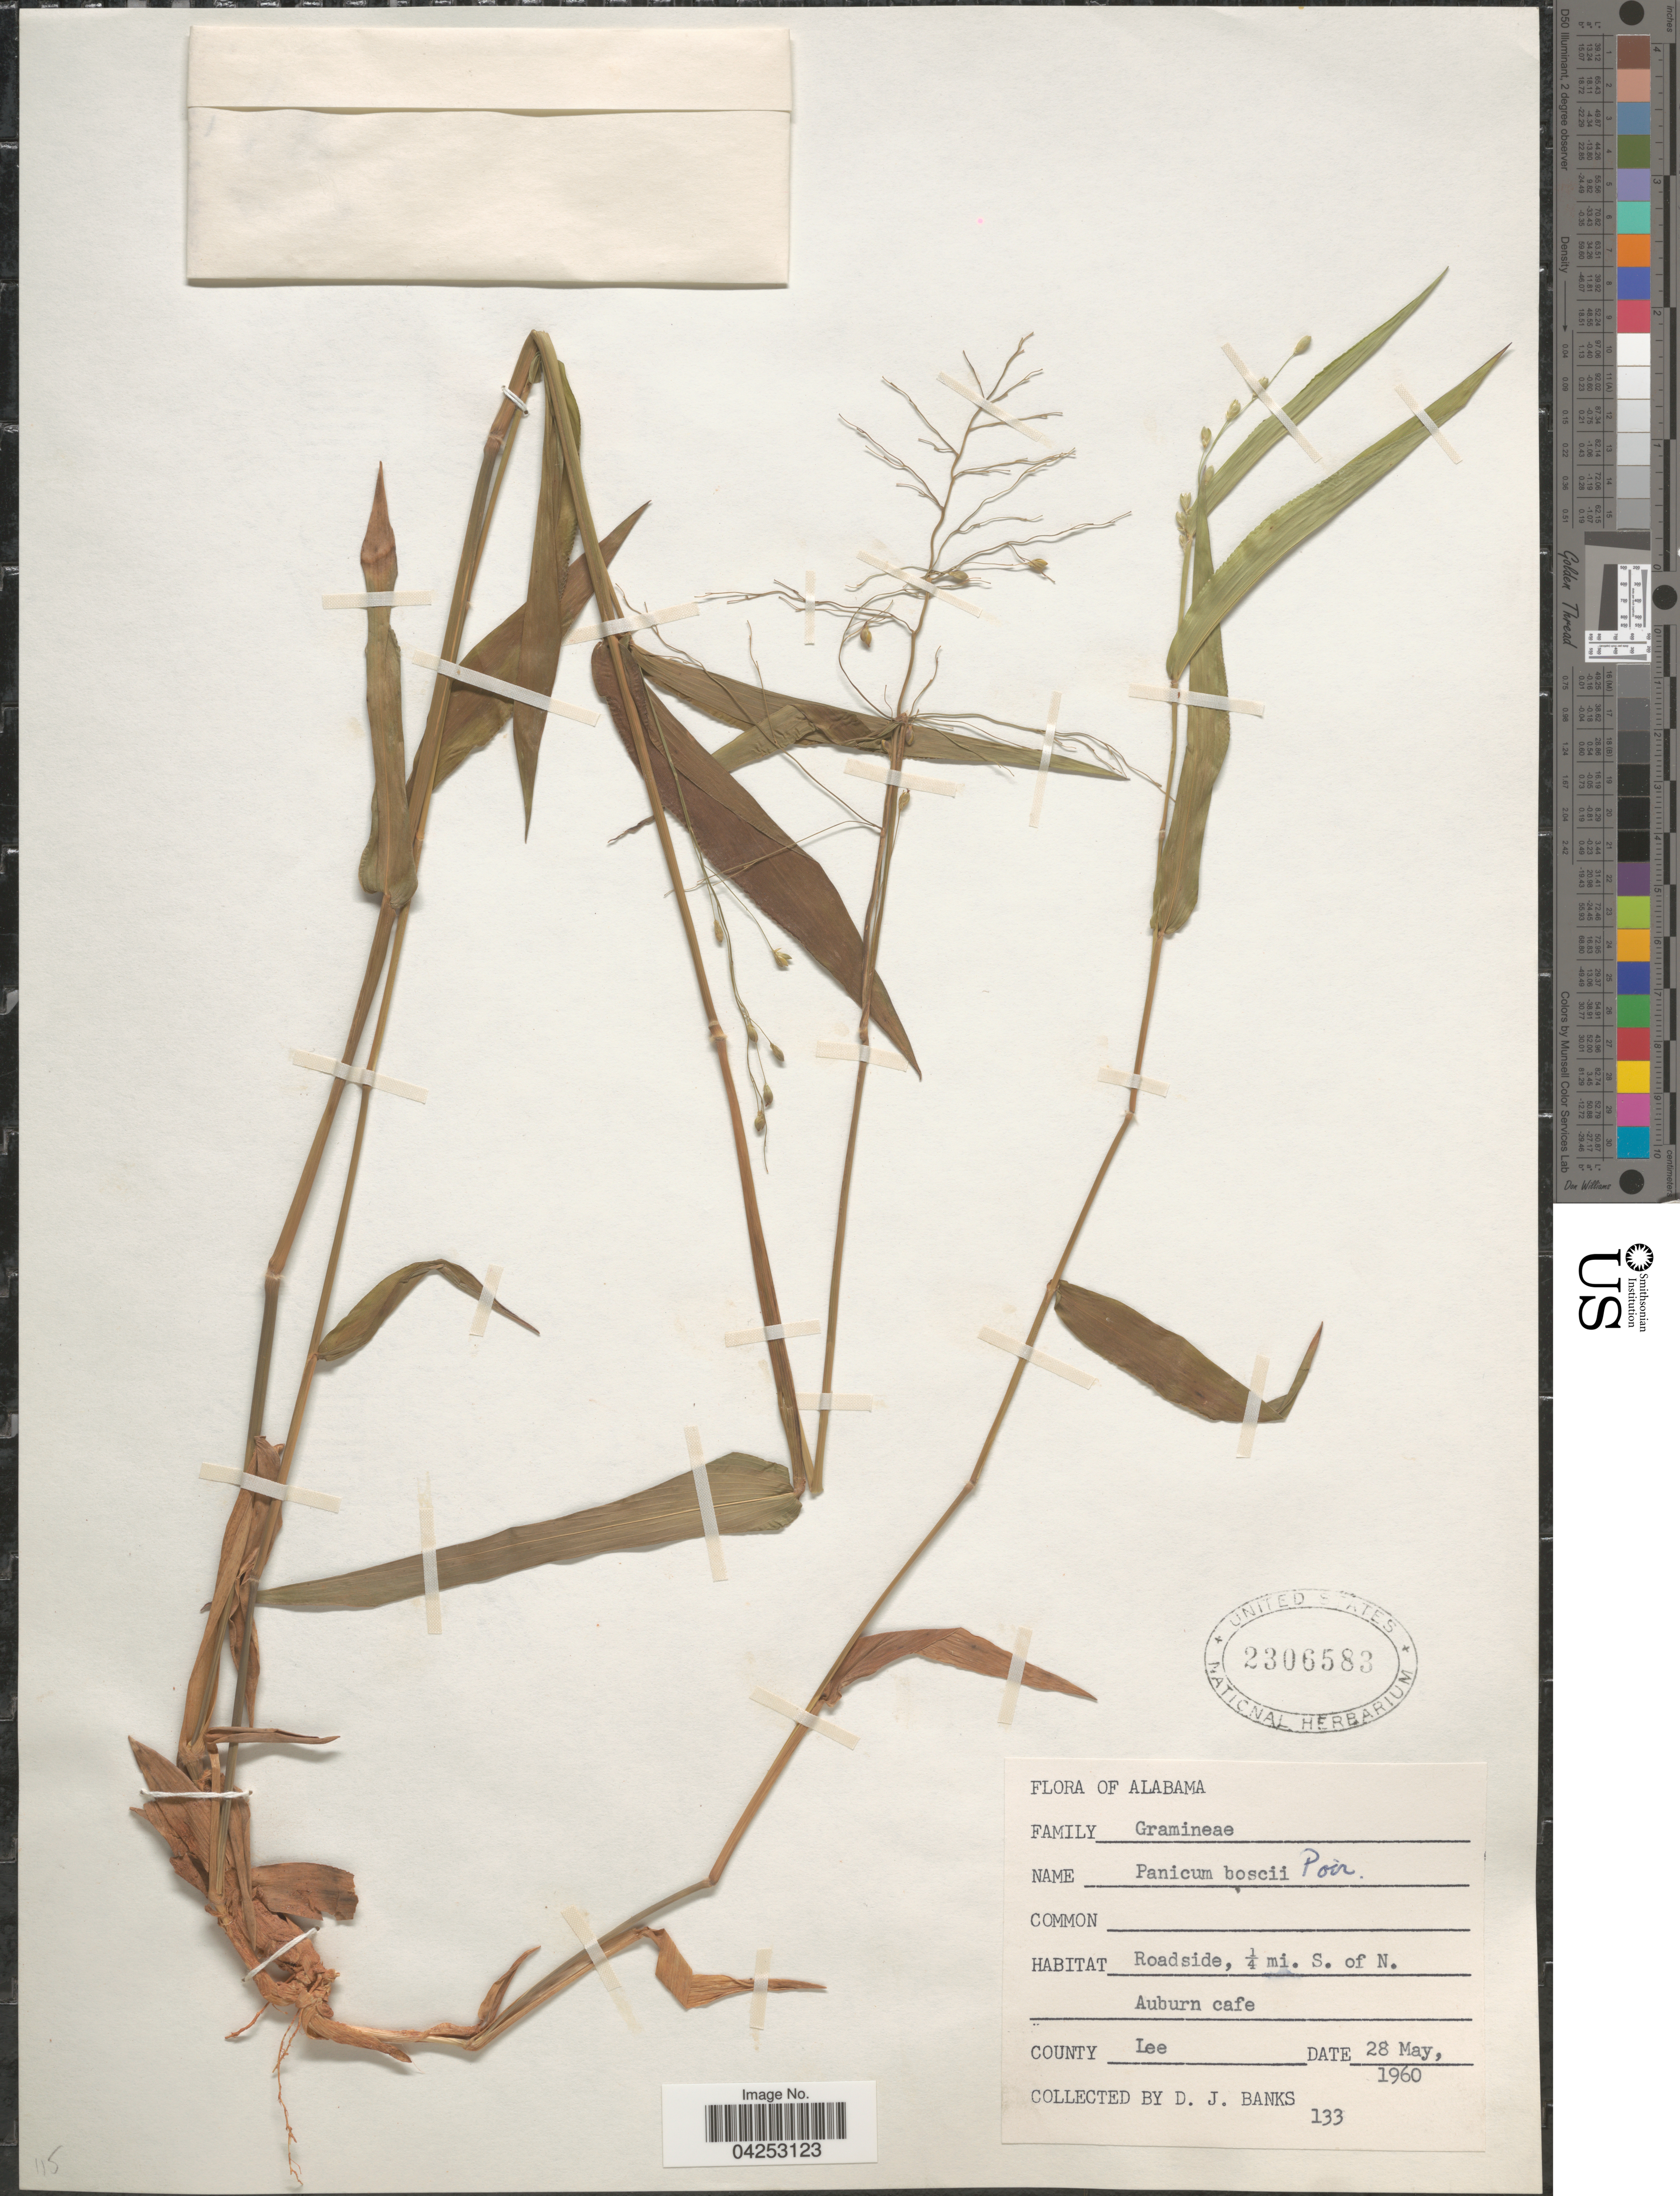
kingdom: Plantae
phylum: Tracheophyta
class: Liliopsida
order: Poales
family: Poaceae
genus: Dichanthelium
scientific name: Dichanthelium boscii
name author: (Poir.) Gould & C.A. Clark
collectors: D. J. Banks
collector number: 133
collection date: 1960-05-28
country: United States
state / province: Alabama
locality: Roadside, ¼ mi. S. of N. Auburn cafe. County Lee.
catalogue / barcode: US 2306583